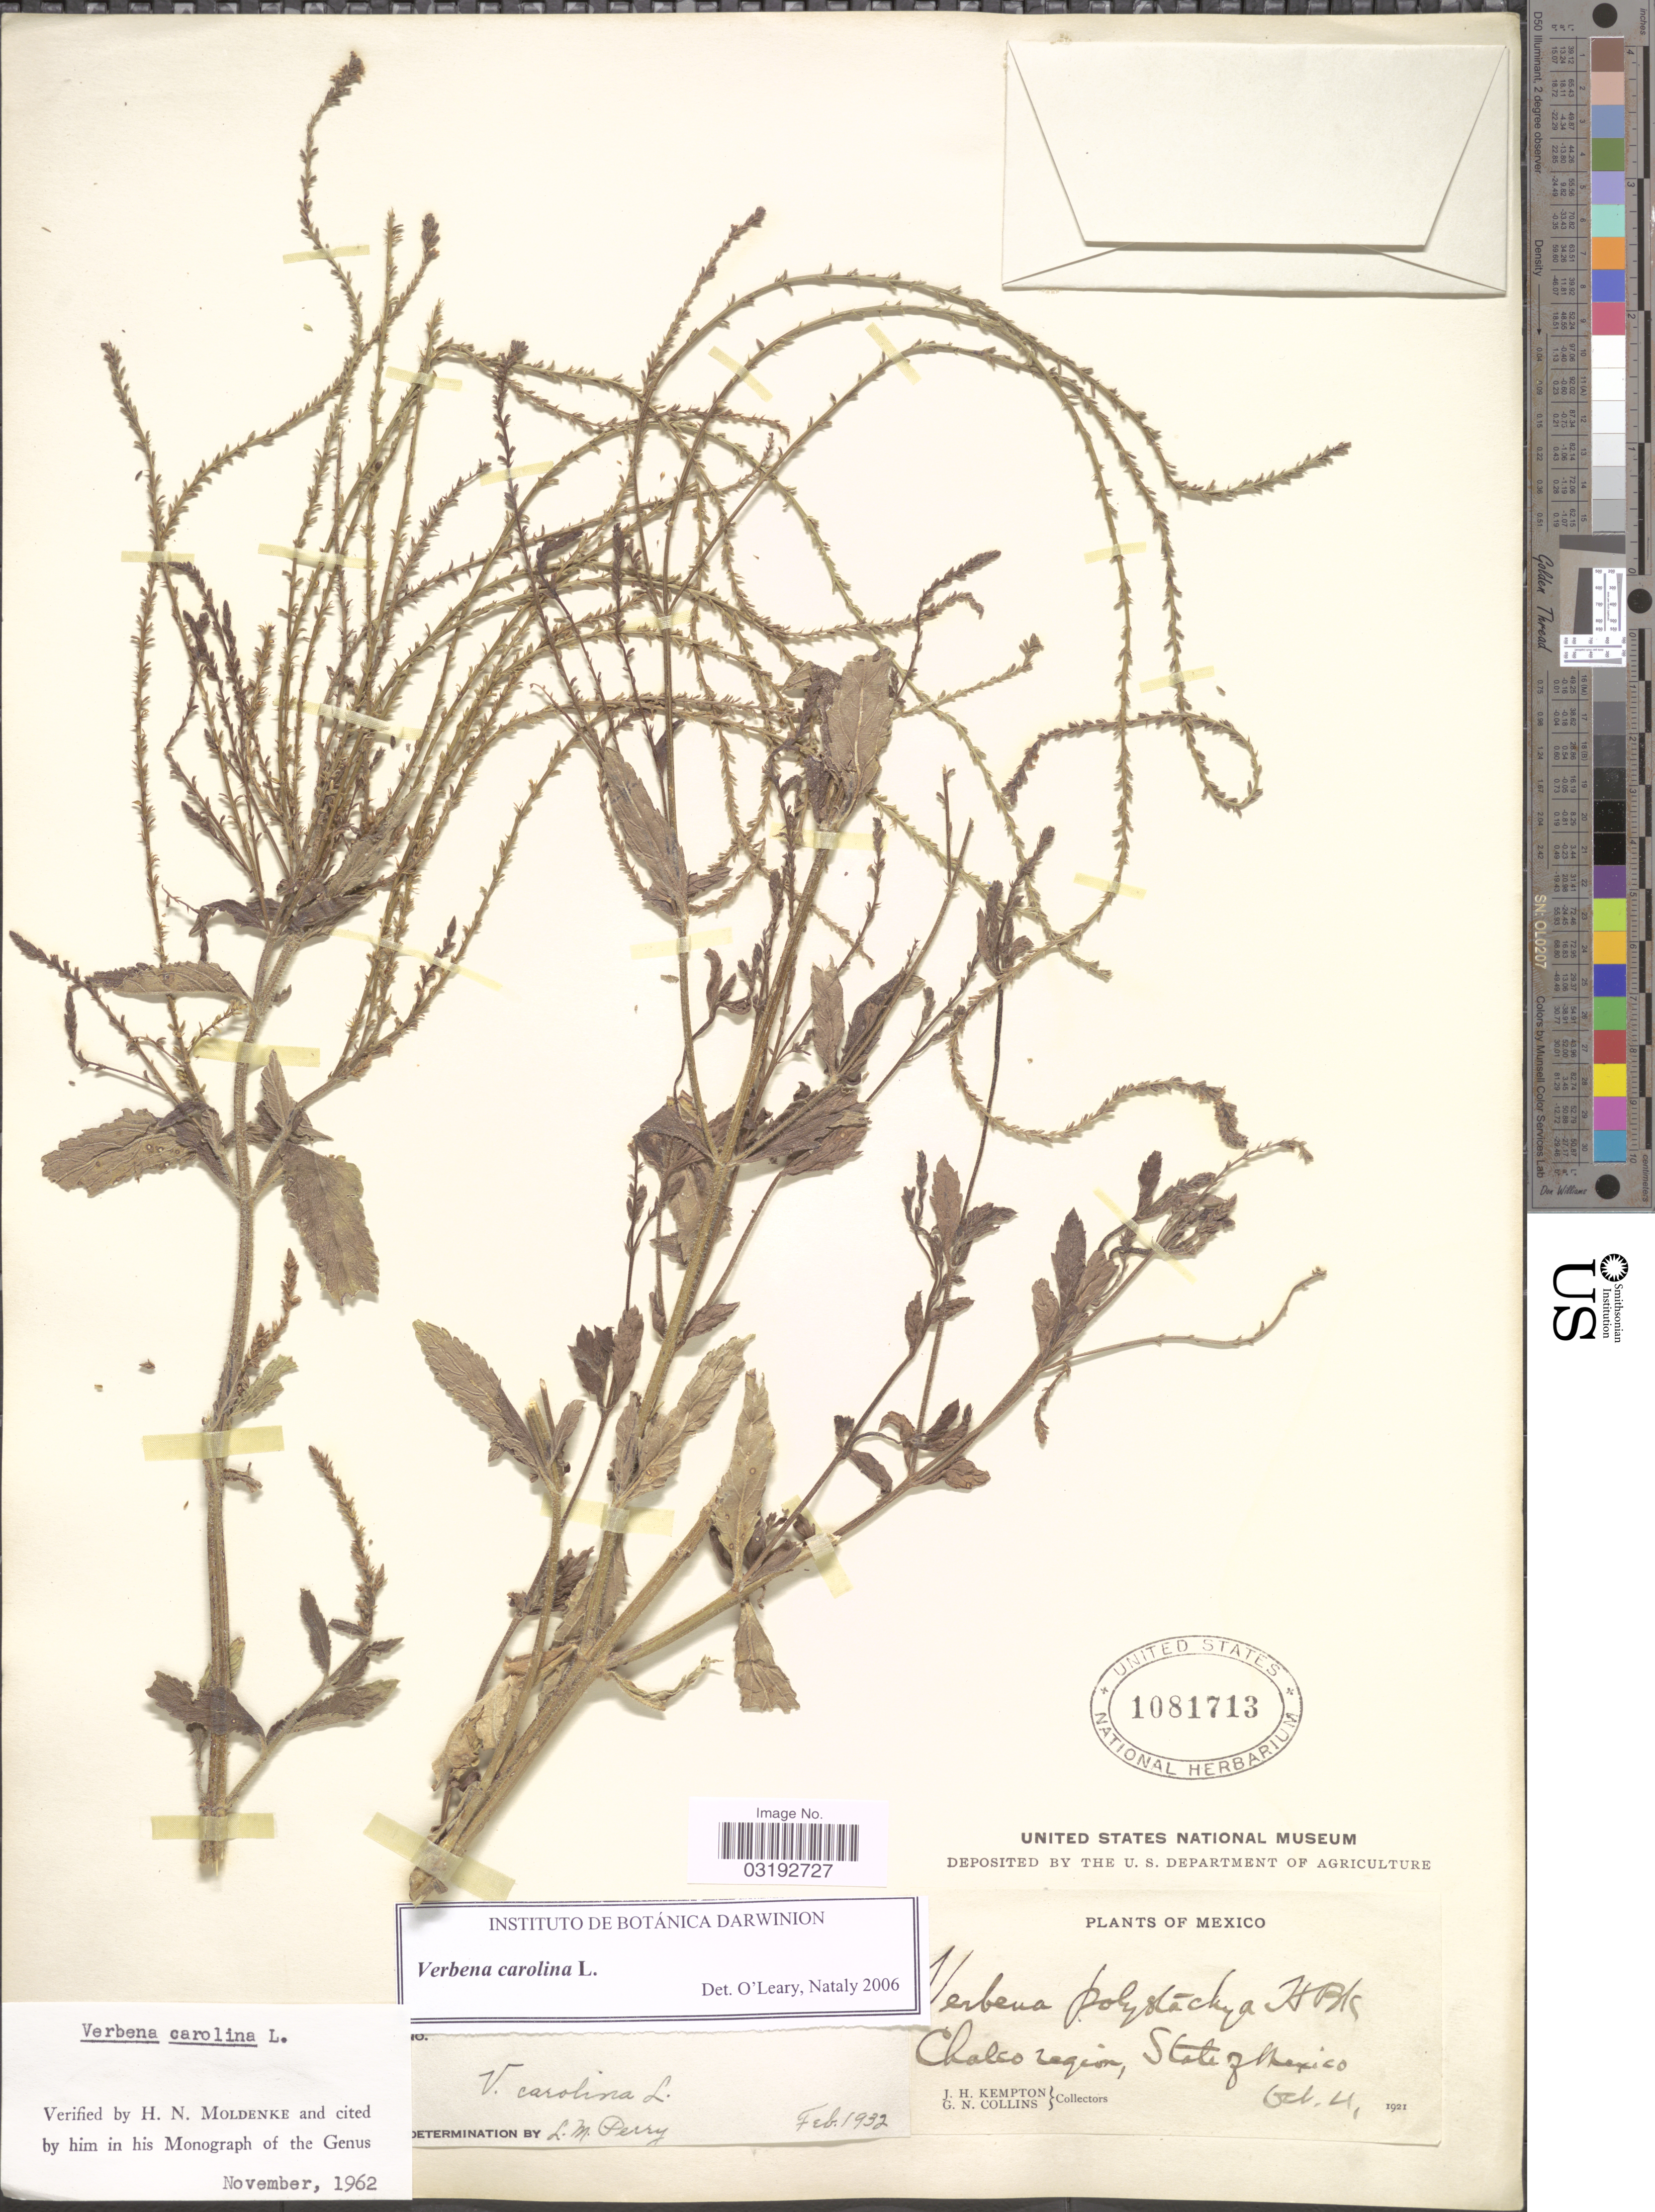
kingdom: Plantae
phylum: Tracheophyta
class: Magnoliopsida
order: Lamiales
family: Verbenaceae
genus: Verbena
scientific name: Verbena carolina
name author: L.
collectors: J. H. Kempton & G. Collins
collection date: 1921-10-04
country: Mexico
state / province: México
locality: Chalco region.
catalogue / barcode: US 1081713